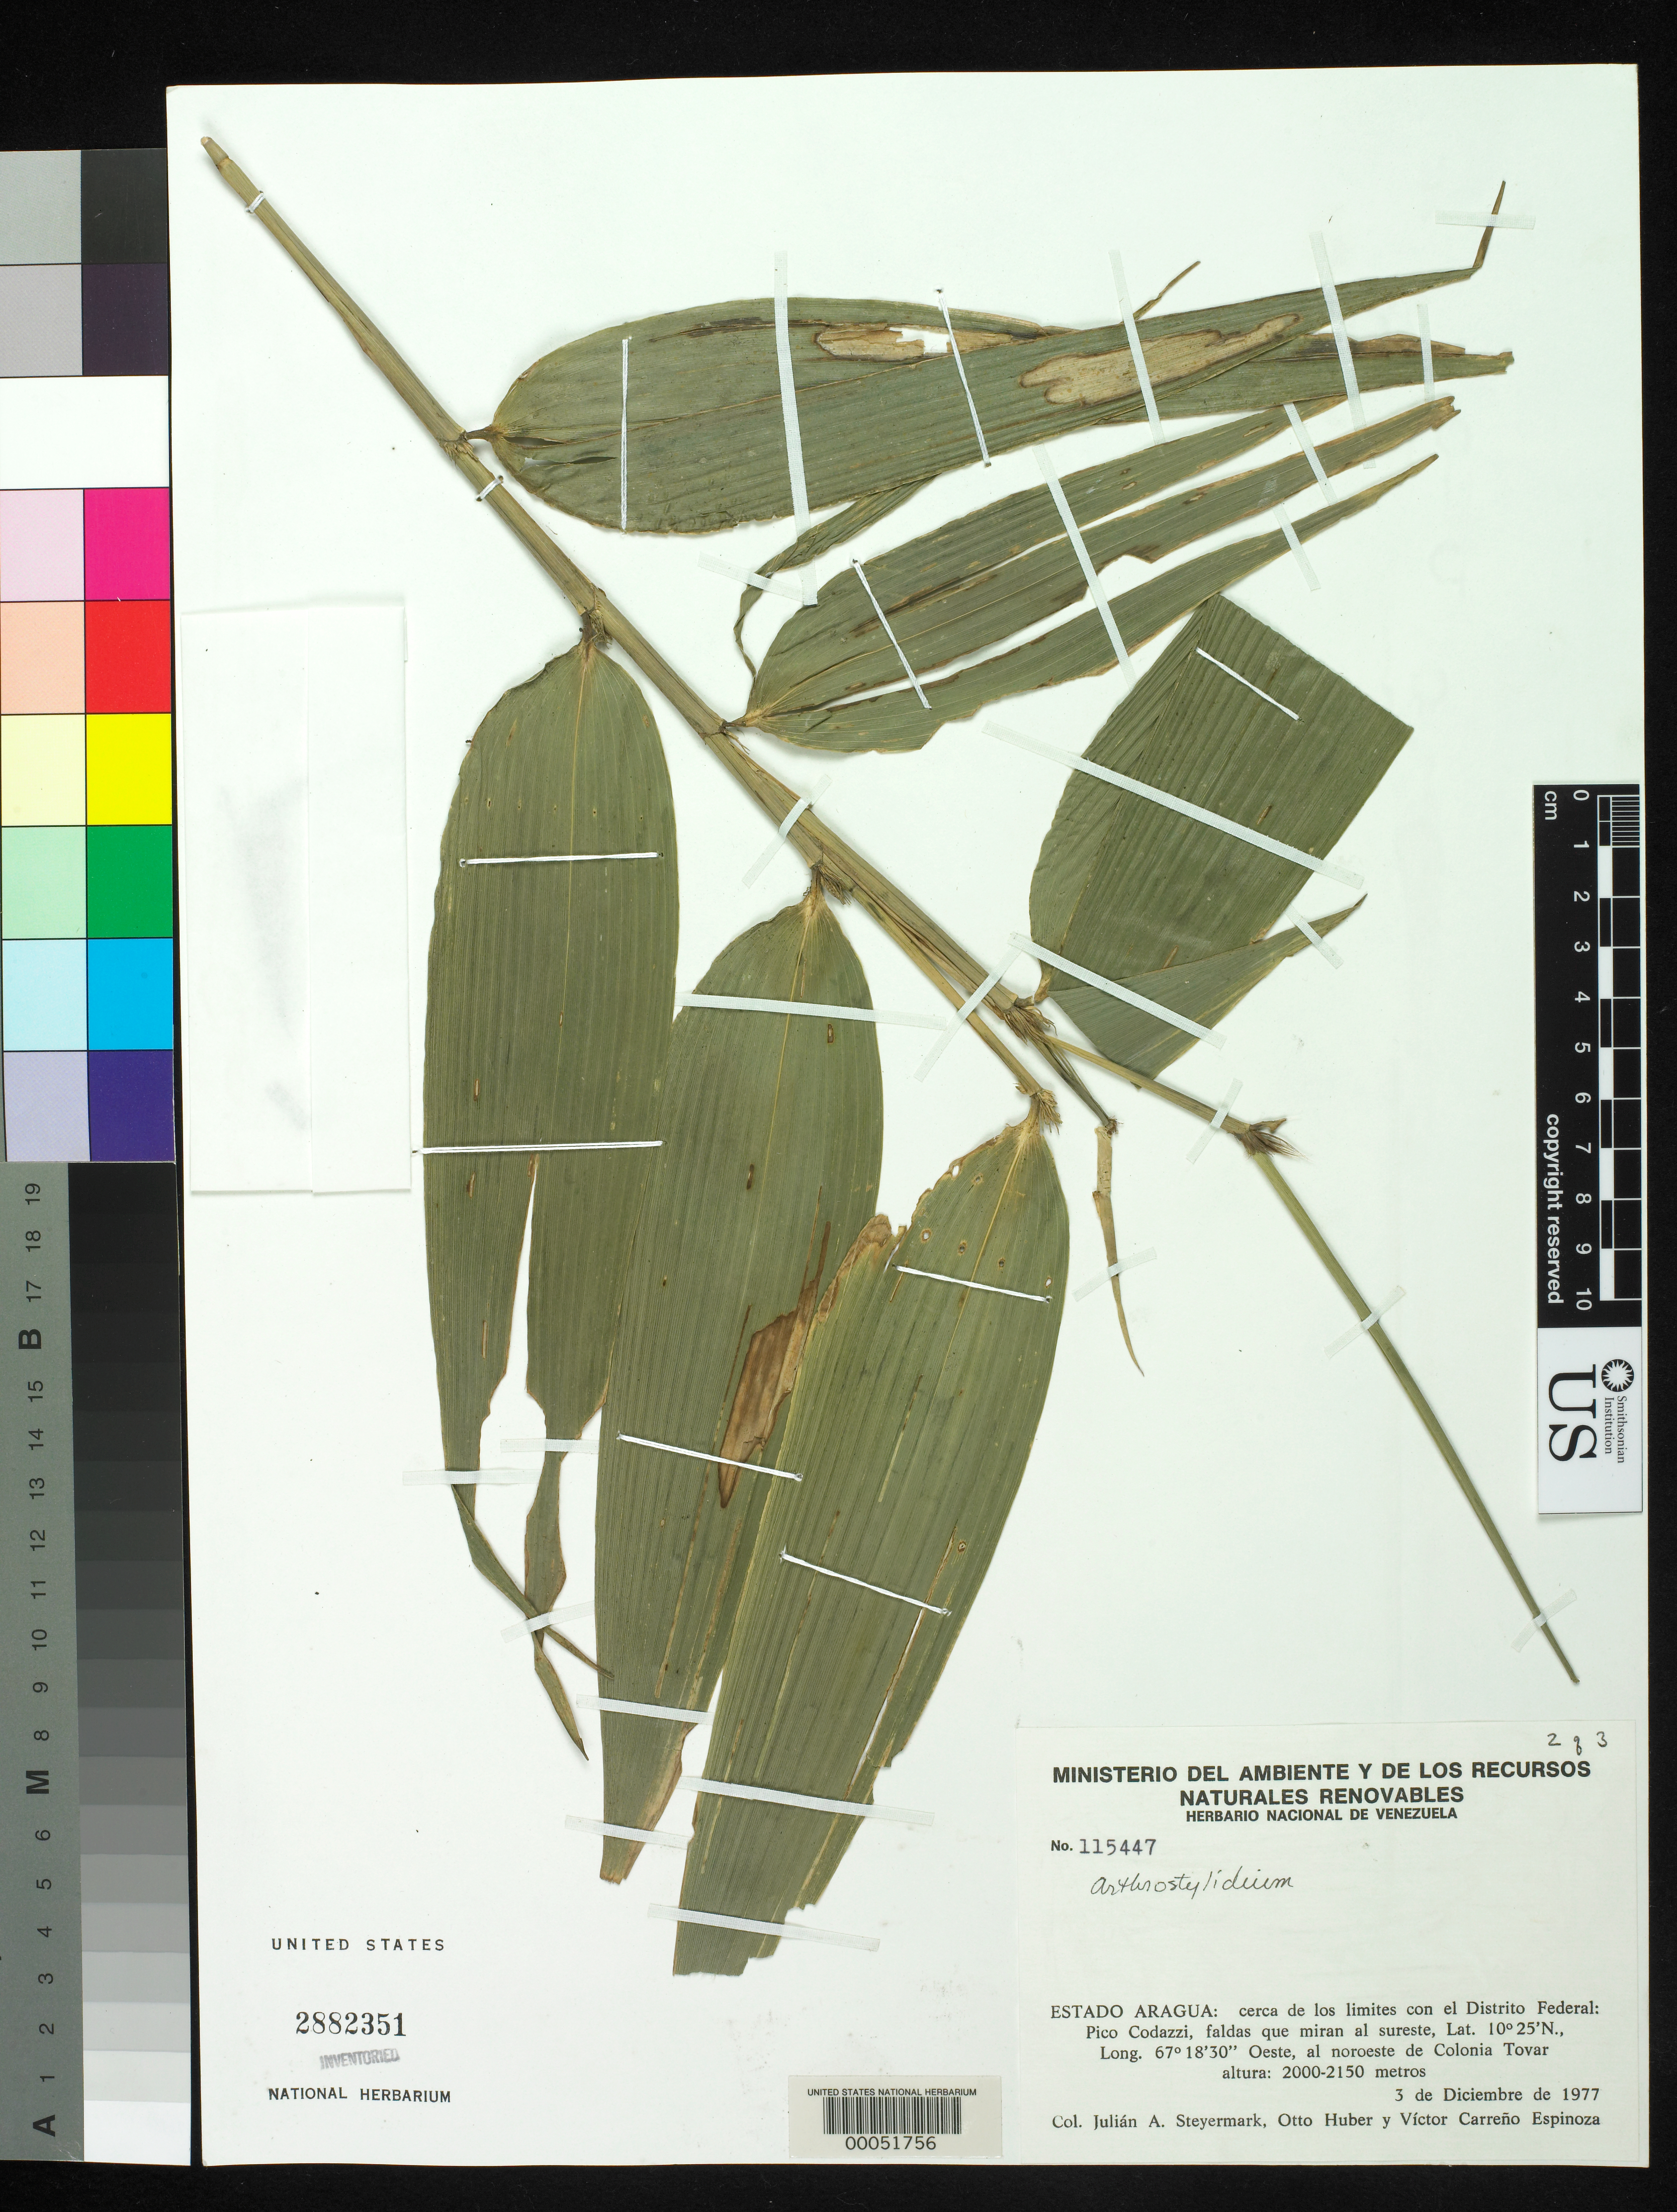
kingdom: Plantae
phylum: Tracheophyta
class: Liliopsida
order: Poales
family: Poaceae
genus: Arthrostylidium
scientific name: Arthrostylidium sp.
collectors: J. Steyermark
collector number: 115447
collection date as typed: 03 Dec 1977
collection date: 1977-12-03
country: Venezuela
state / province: Aragua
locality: Pico codazzi lat 10 25'n: long 67 18' 30"e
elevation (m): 2000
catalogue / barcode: US 2882351